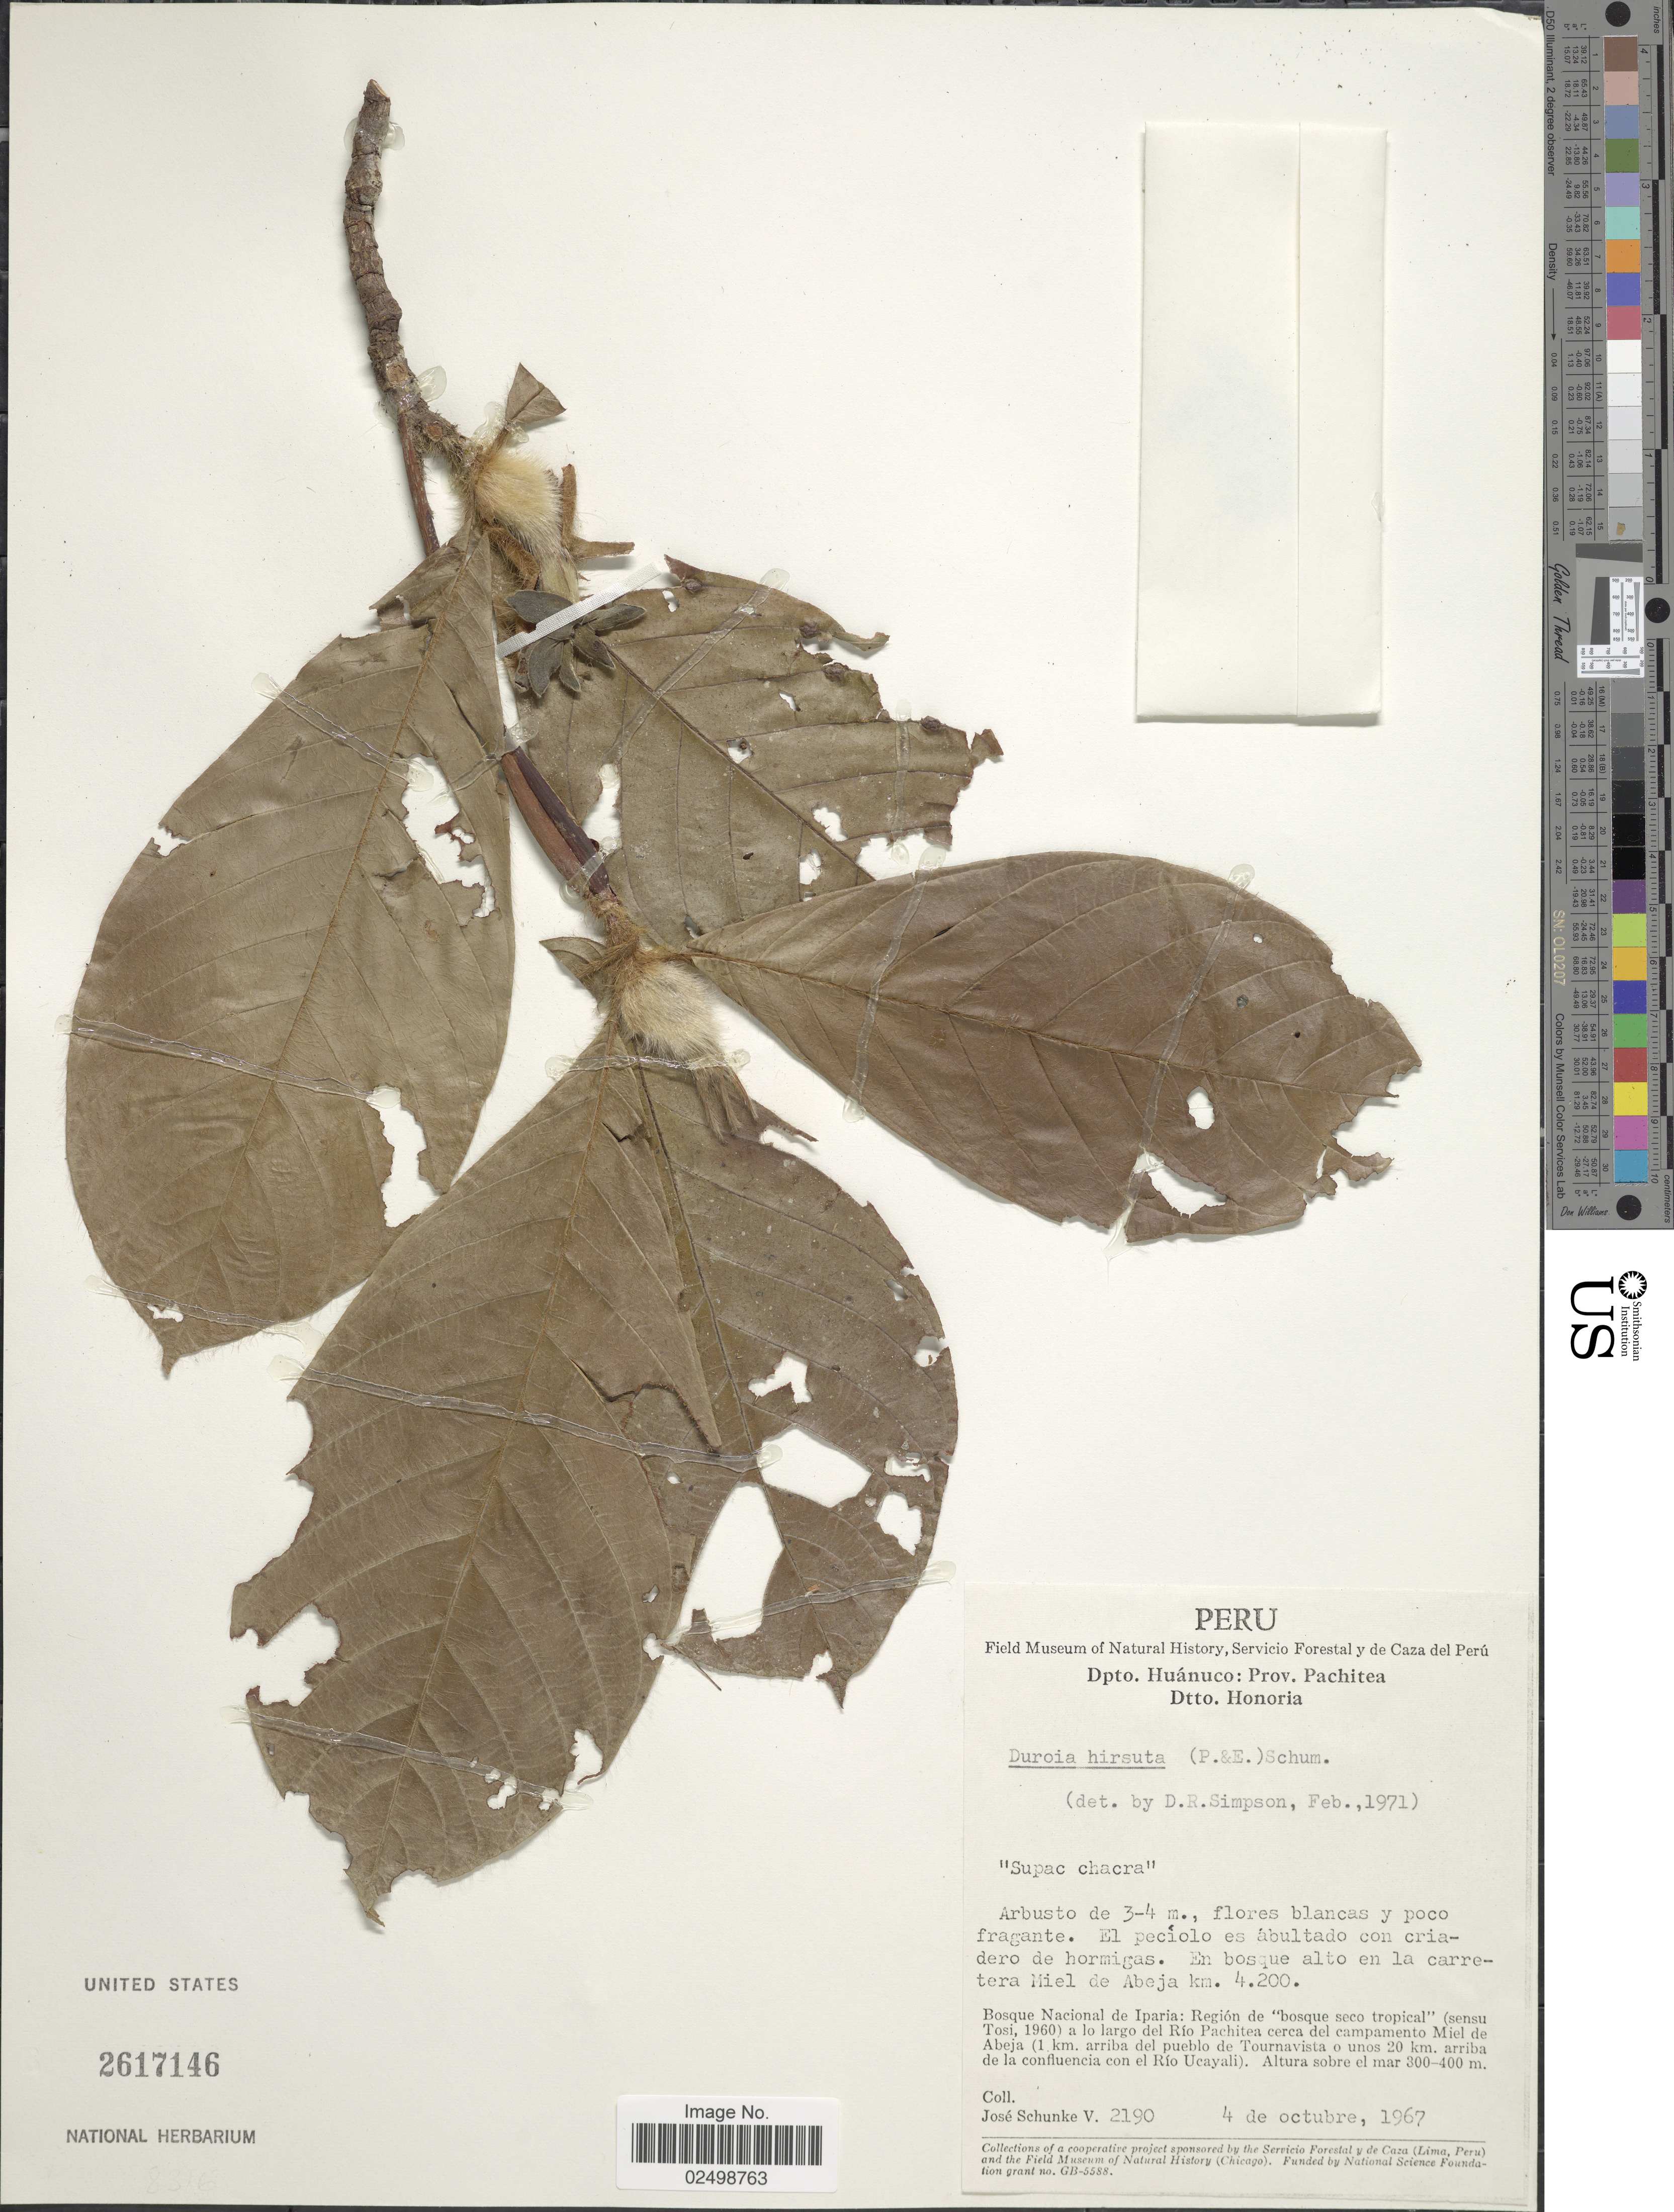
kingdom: Plantae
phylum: Tracheophyta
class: Magnoliopsida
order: Gentianales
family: Rubiaceae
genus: Duroia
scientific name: Duroia hirsuta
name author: (Poepp.) K. Schum.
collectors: J. Schunke Vigo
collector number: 2190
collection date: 1967-10-04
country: Peru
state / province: Huánuco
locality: Prov. Pachitea. Dtto. Honoria. En bosque alto en la carretera Miel de Abeja km. 4200. Bosque Nacional de Iparia: Region de "Bosque seco tropical"(sensu Tosi, 1960) al lo largo del Rio Pachitea cerca del campamento Miel de Abeja (1 km. arriba del pueblo de Tournavista o unos 20 km. arriba de la confluencia con el Rio Ucayali.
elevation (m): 300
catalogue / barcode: US 2617146